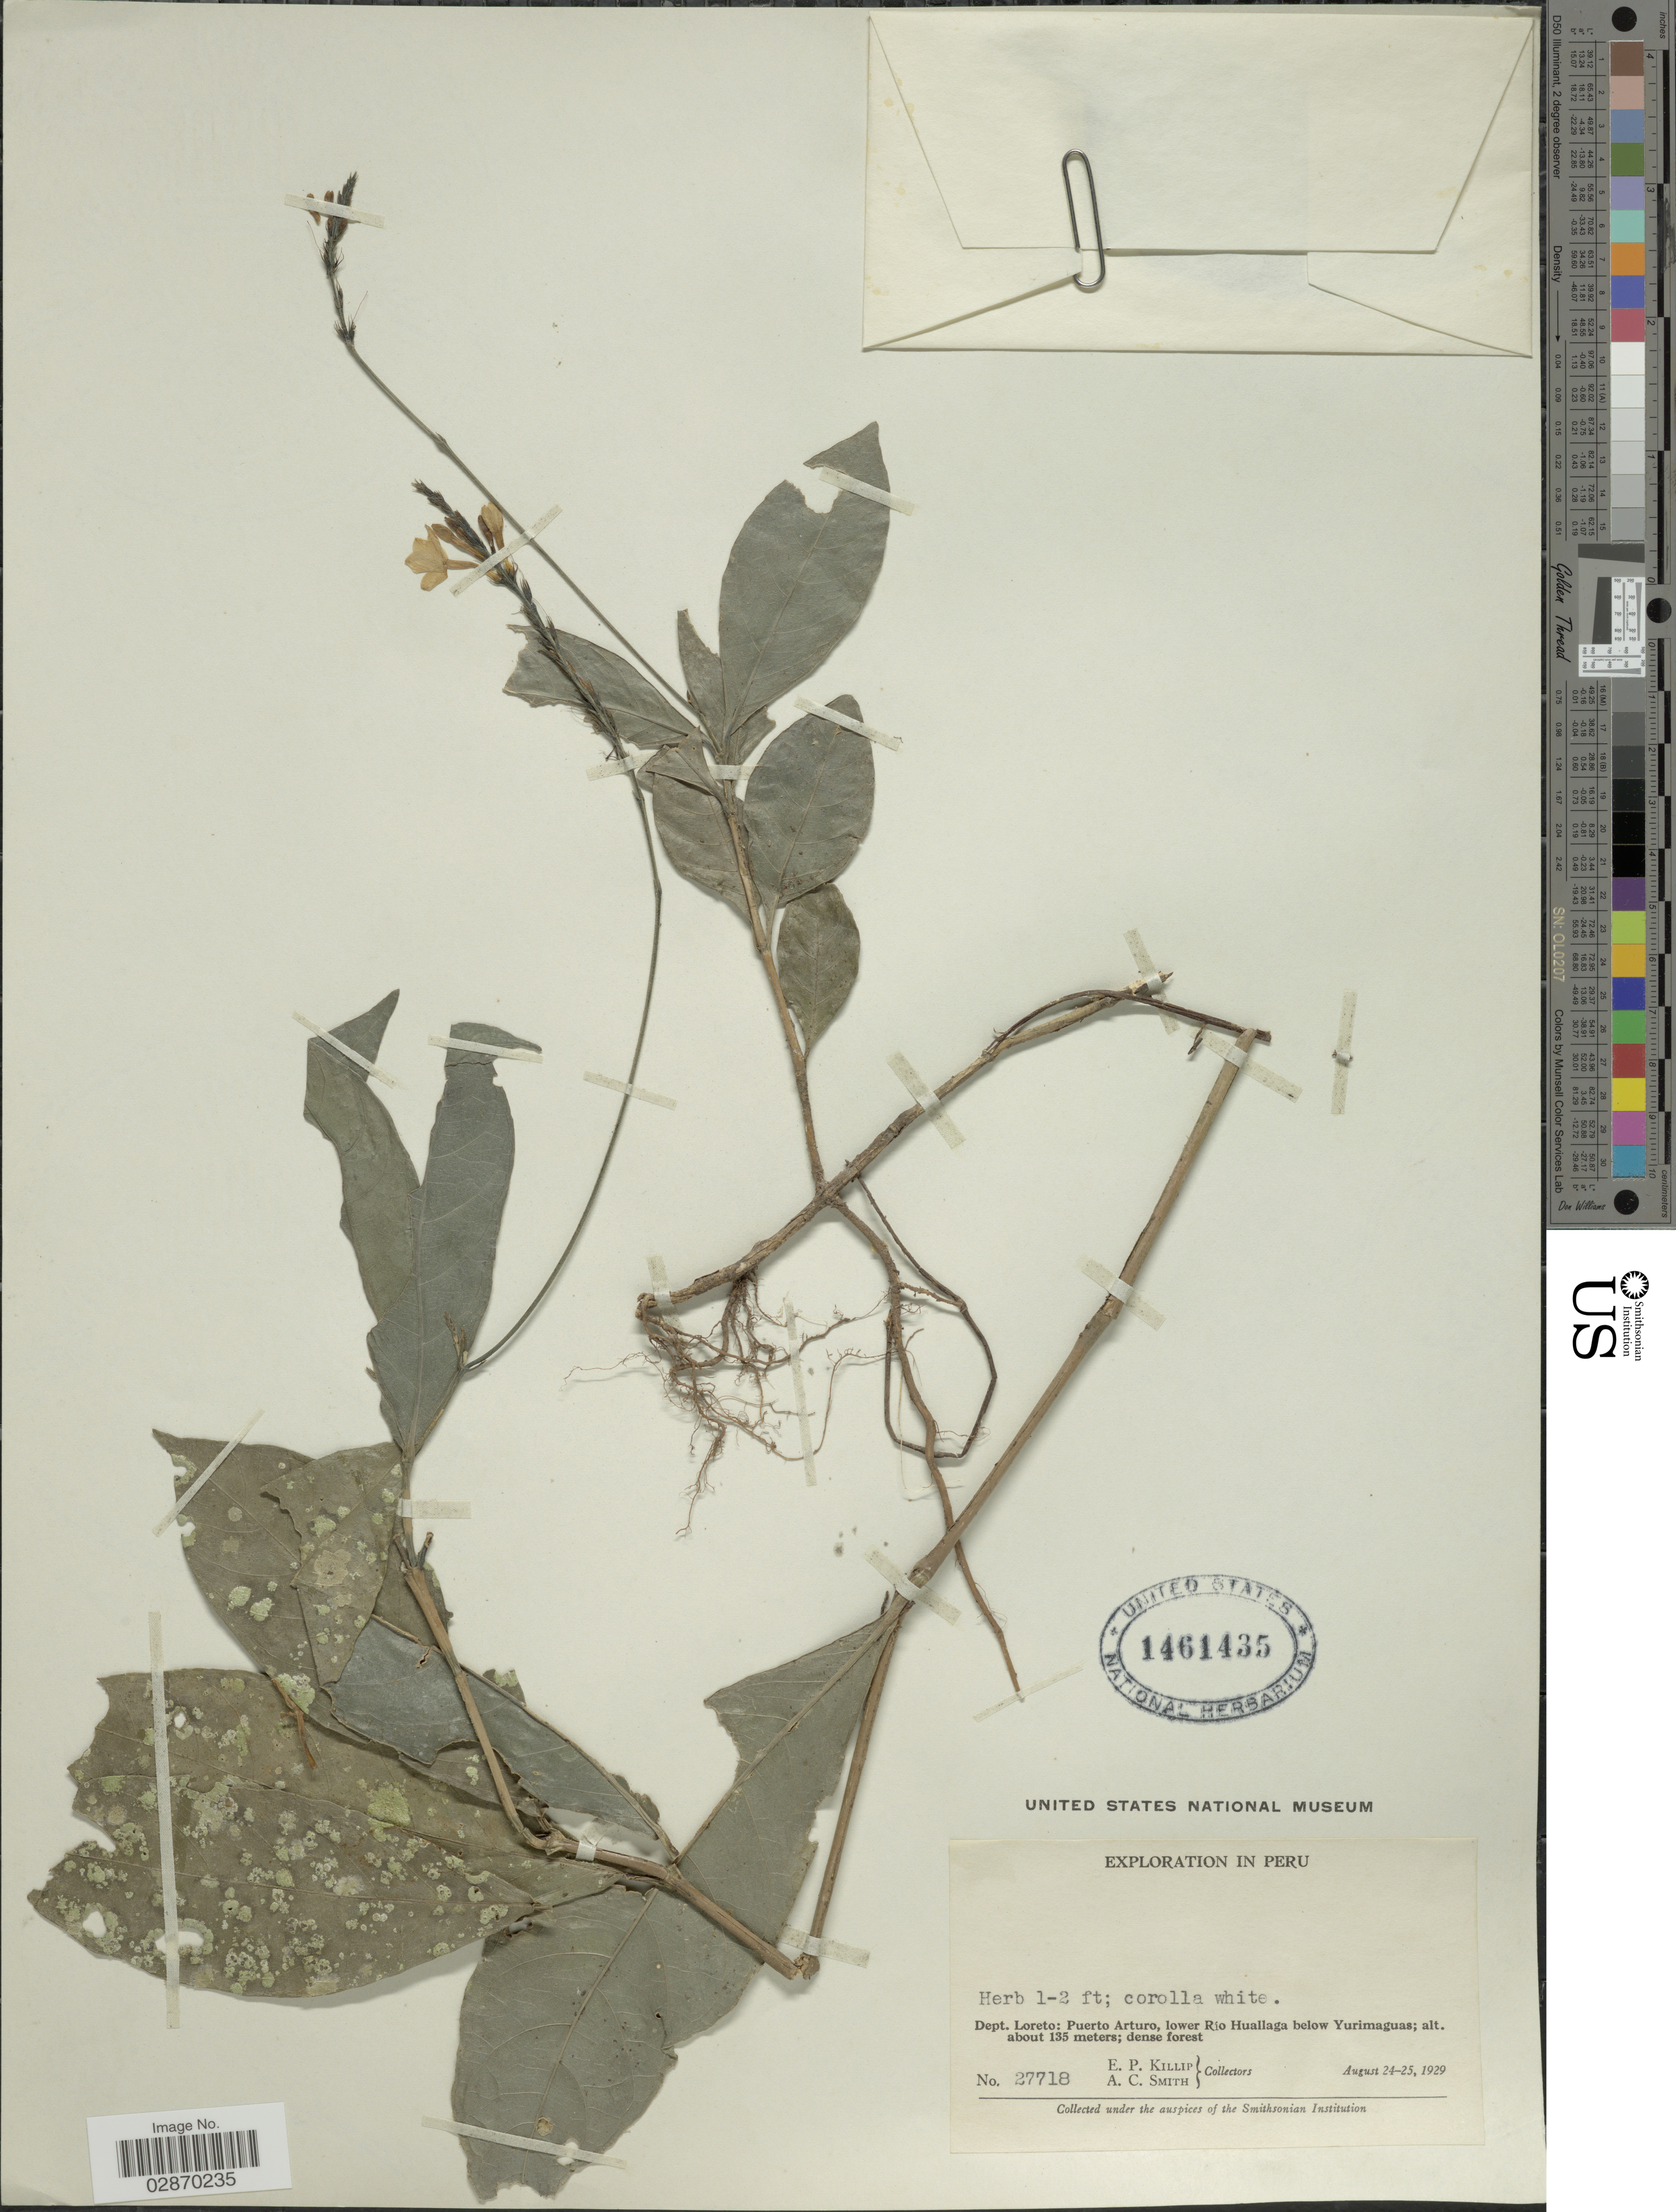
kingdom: Plantae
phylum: Tracheophyta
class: Magnoliopsida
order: Lamiales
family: Acanthaceae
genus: Pseuderanthemum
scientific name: Pseuderanthemum sp.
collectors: E. P. Killip & A. C. Smith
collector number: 27718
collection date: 1929-08-24/1929-08-25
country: Peru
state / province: Loreto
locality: Dept. Loreto: Puerto Arturo, lower Río Huallaga below Yurimaguas.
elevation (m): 135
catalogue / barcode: US 1461435